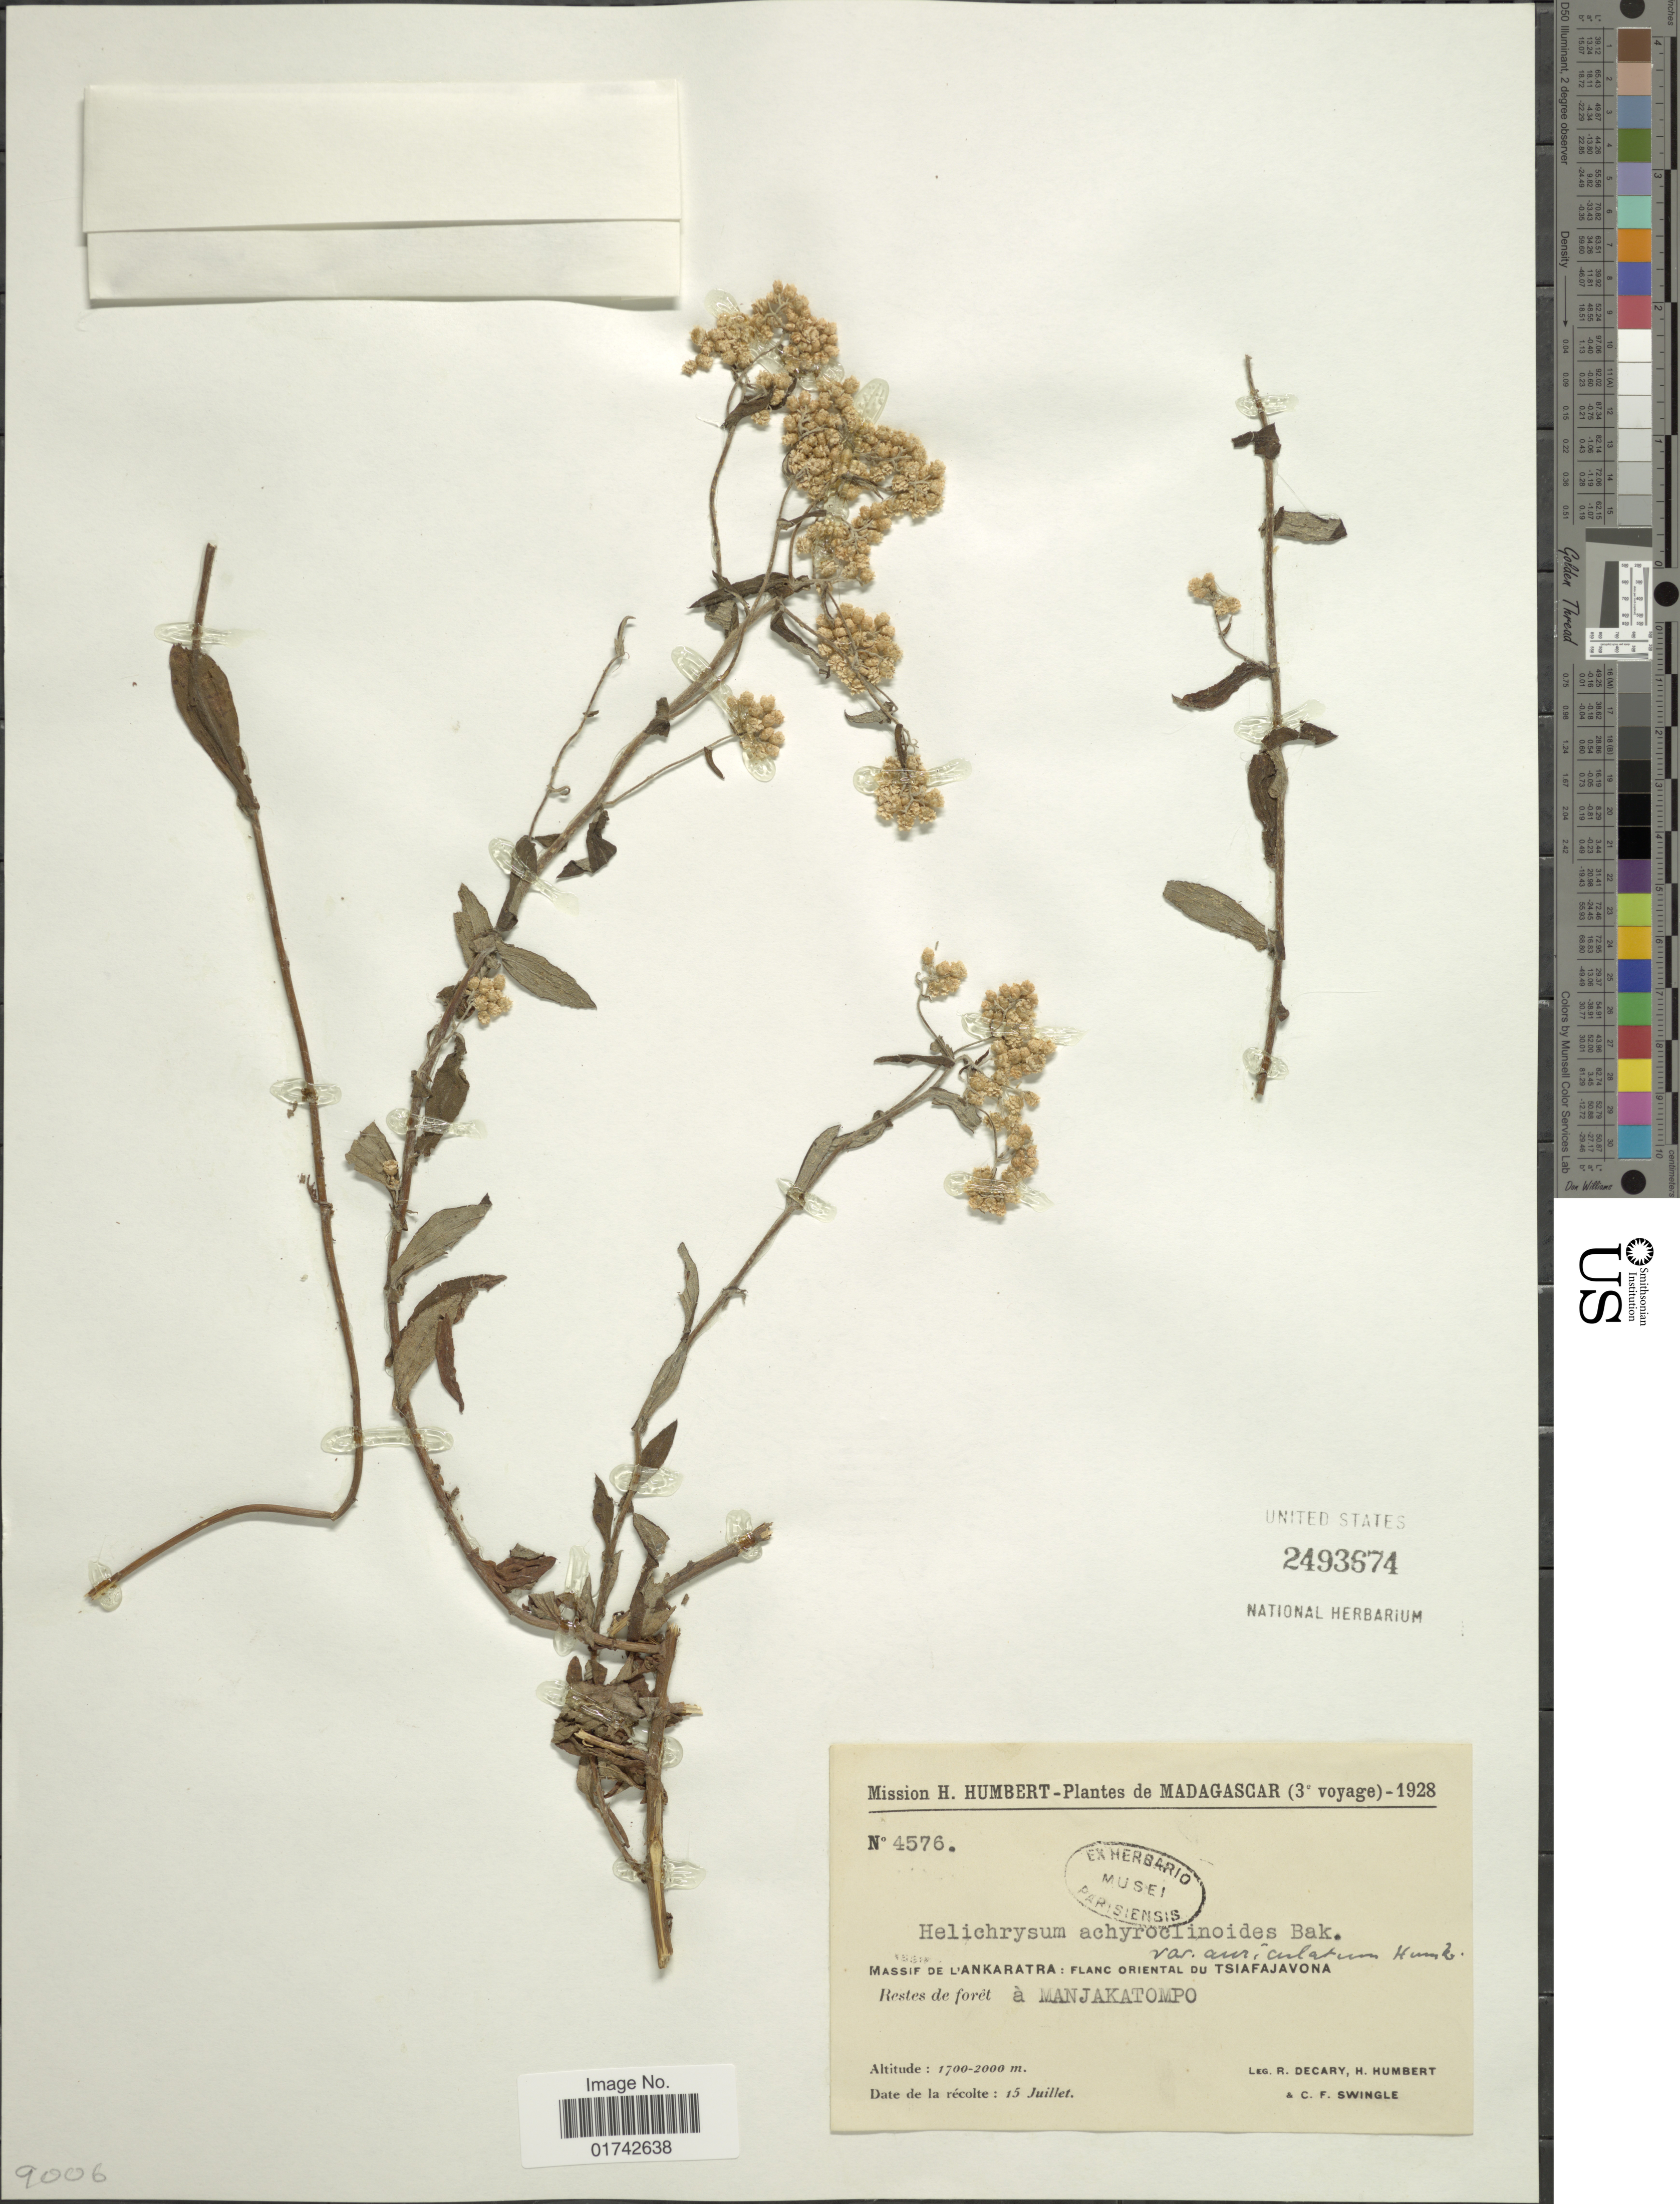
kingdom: Plantae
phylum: Tracheophyta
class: Magnoliopsida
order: Asterales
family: Asteraceae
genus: Helichrysum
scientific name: Helichrysum achyroclinoides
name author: Baker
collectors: R. Decary, H. Humbert & C. Swingle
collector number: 4576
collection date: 1928-07-15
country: Madagascar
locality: Massif de 'Ankaratra: Flanc oriental du Tsiafajavona. Restes de forest a Manjakatompo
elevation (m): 1700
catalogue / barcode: US 2493674